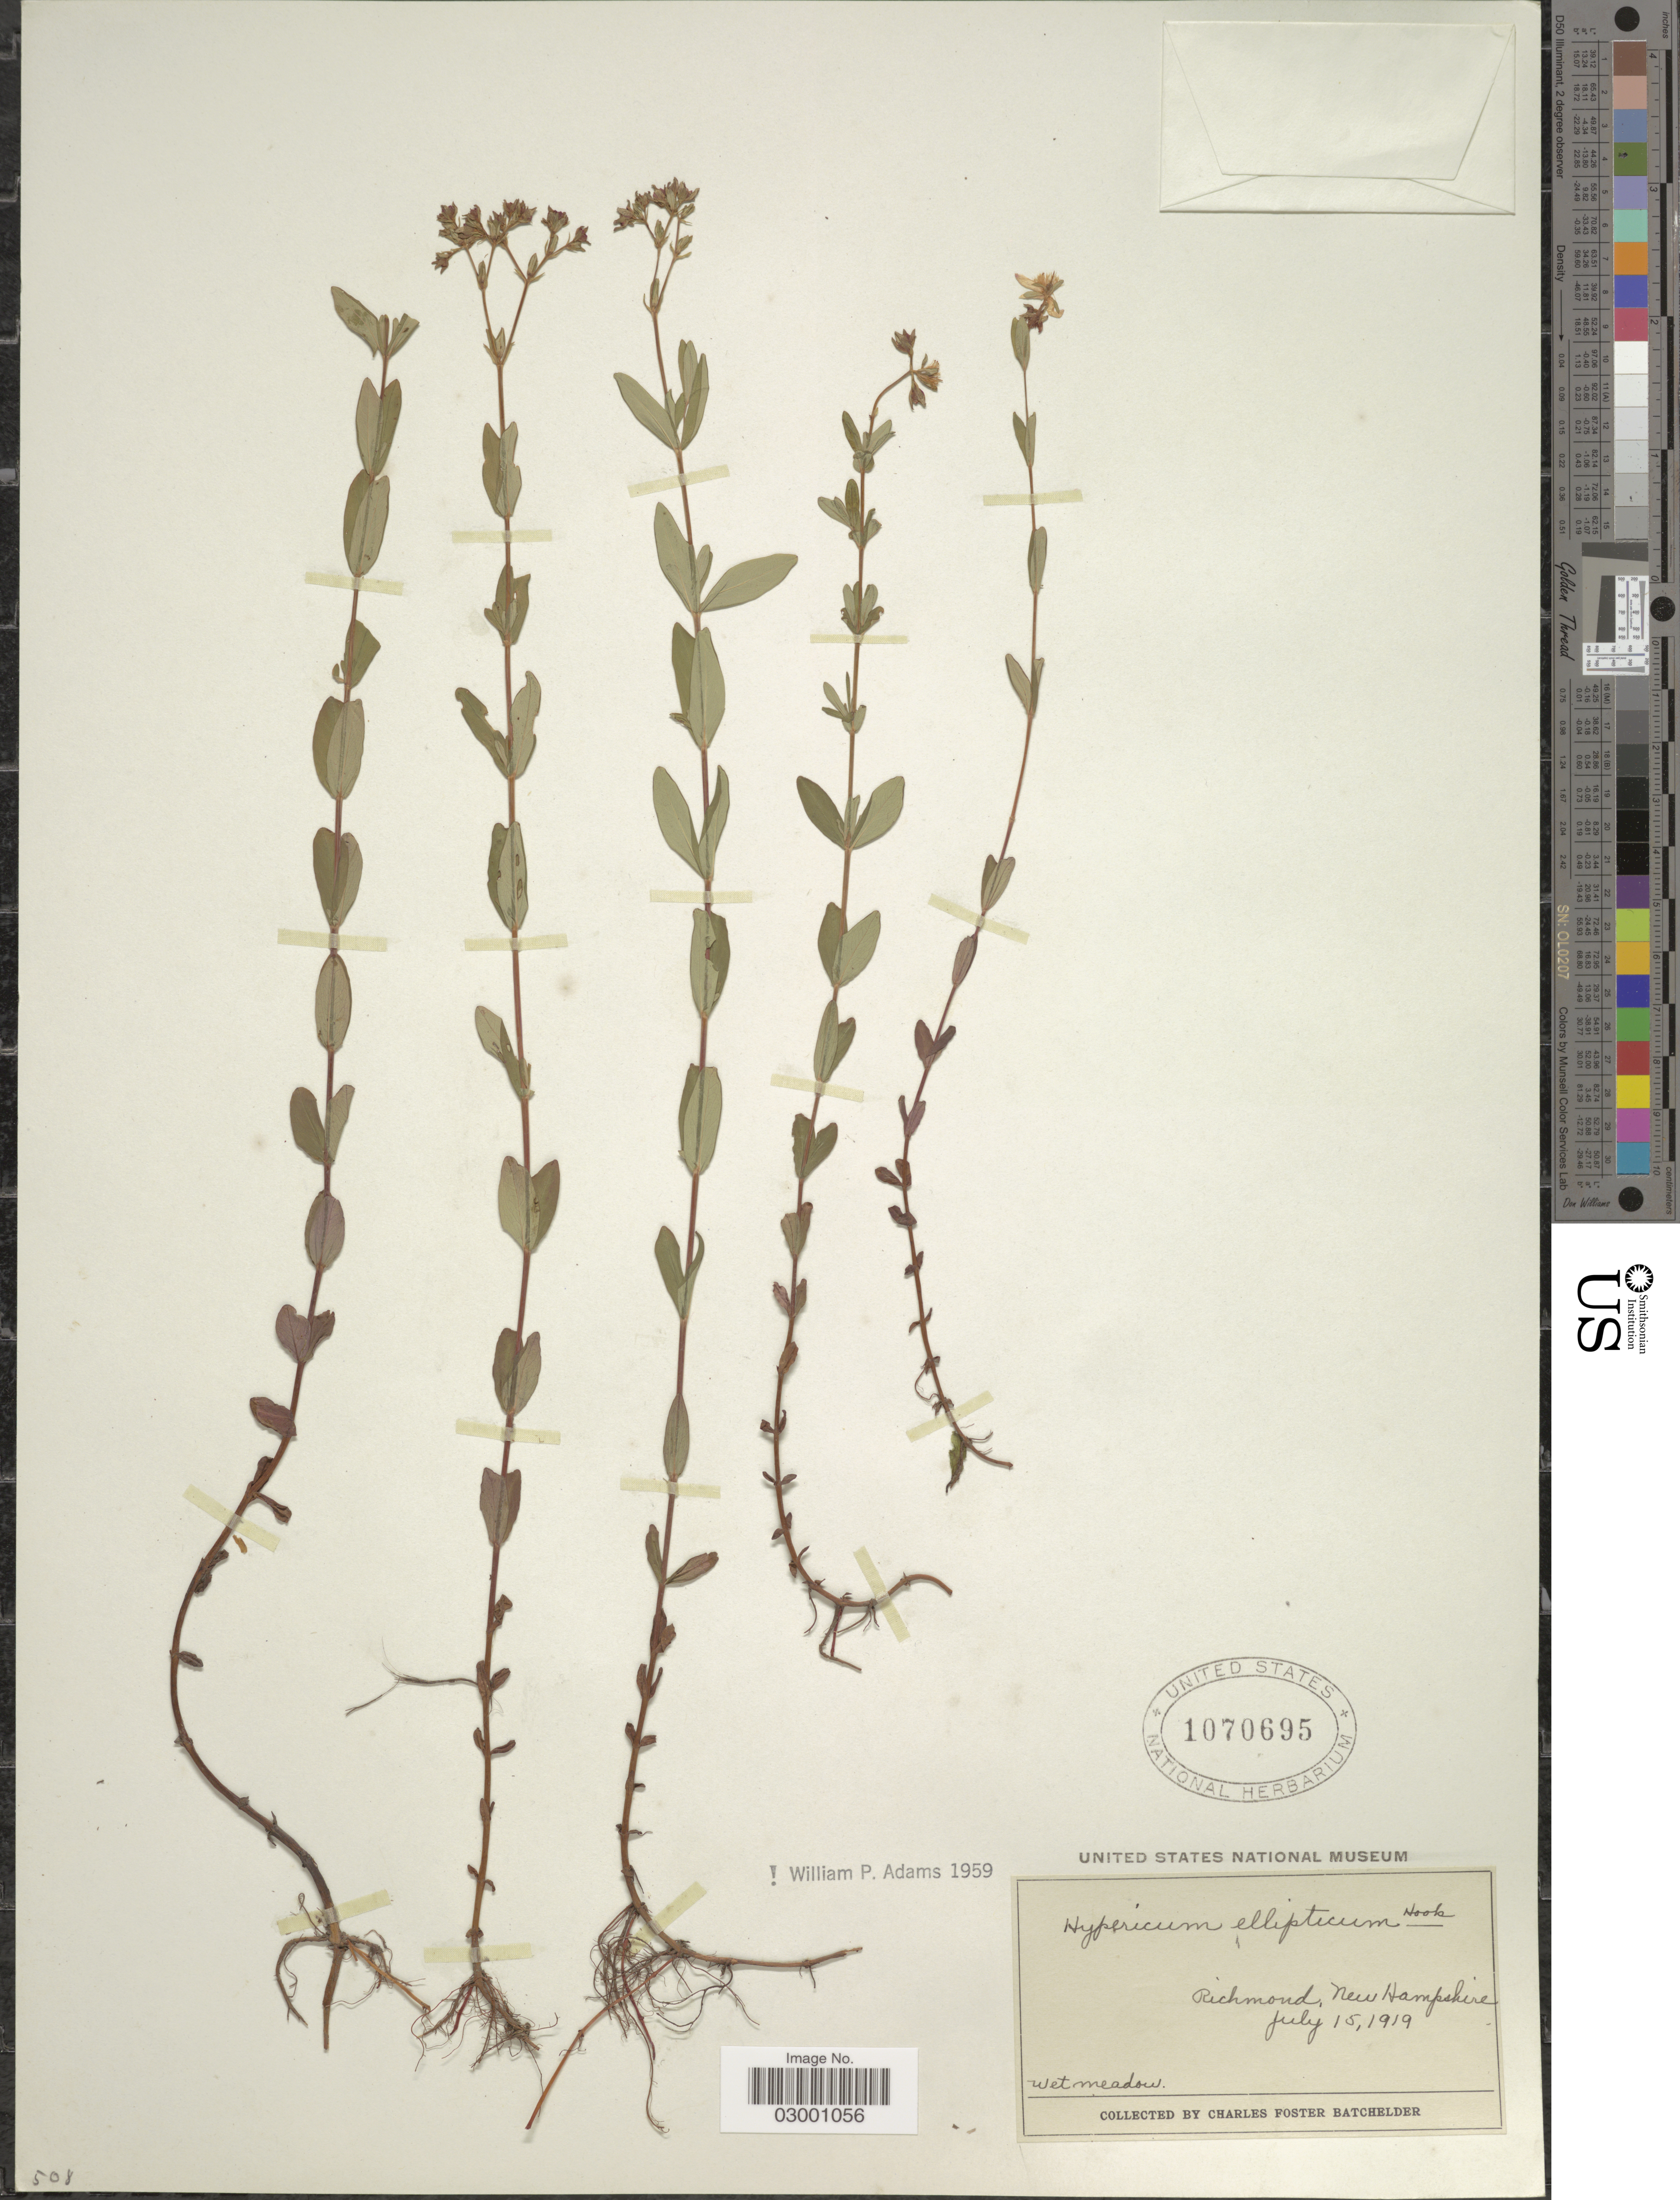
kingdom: Plantae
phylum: Tracheophyta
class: Magnoliopsida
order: Malpighiales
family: Hypericaceae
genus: Hypericum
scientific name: Hypericum ellipticum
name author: Hook.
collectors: C. Batchelder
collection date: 1919-07-15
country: United States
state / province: New Hampshire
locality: Richmond.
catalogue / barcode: US 1070695